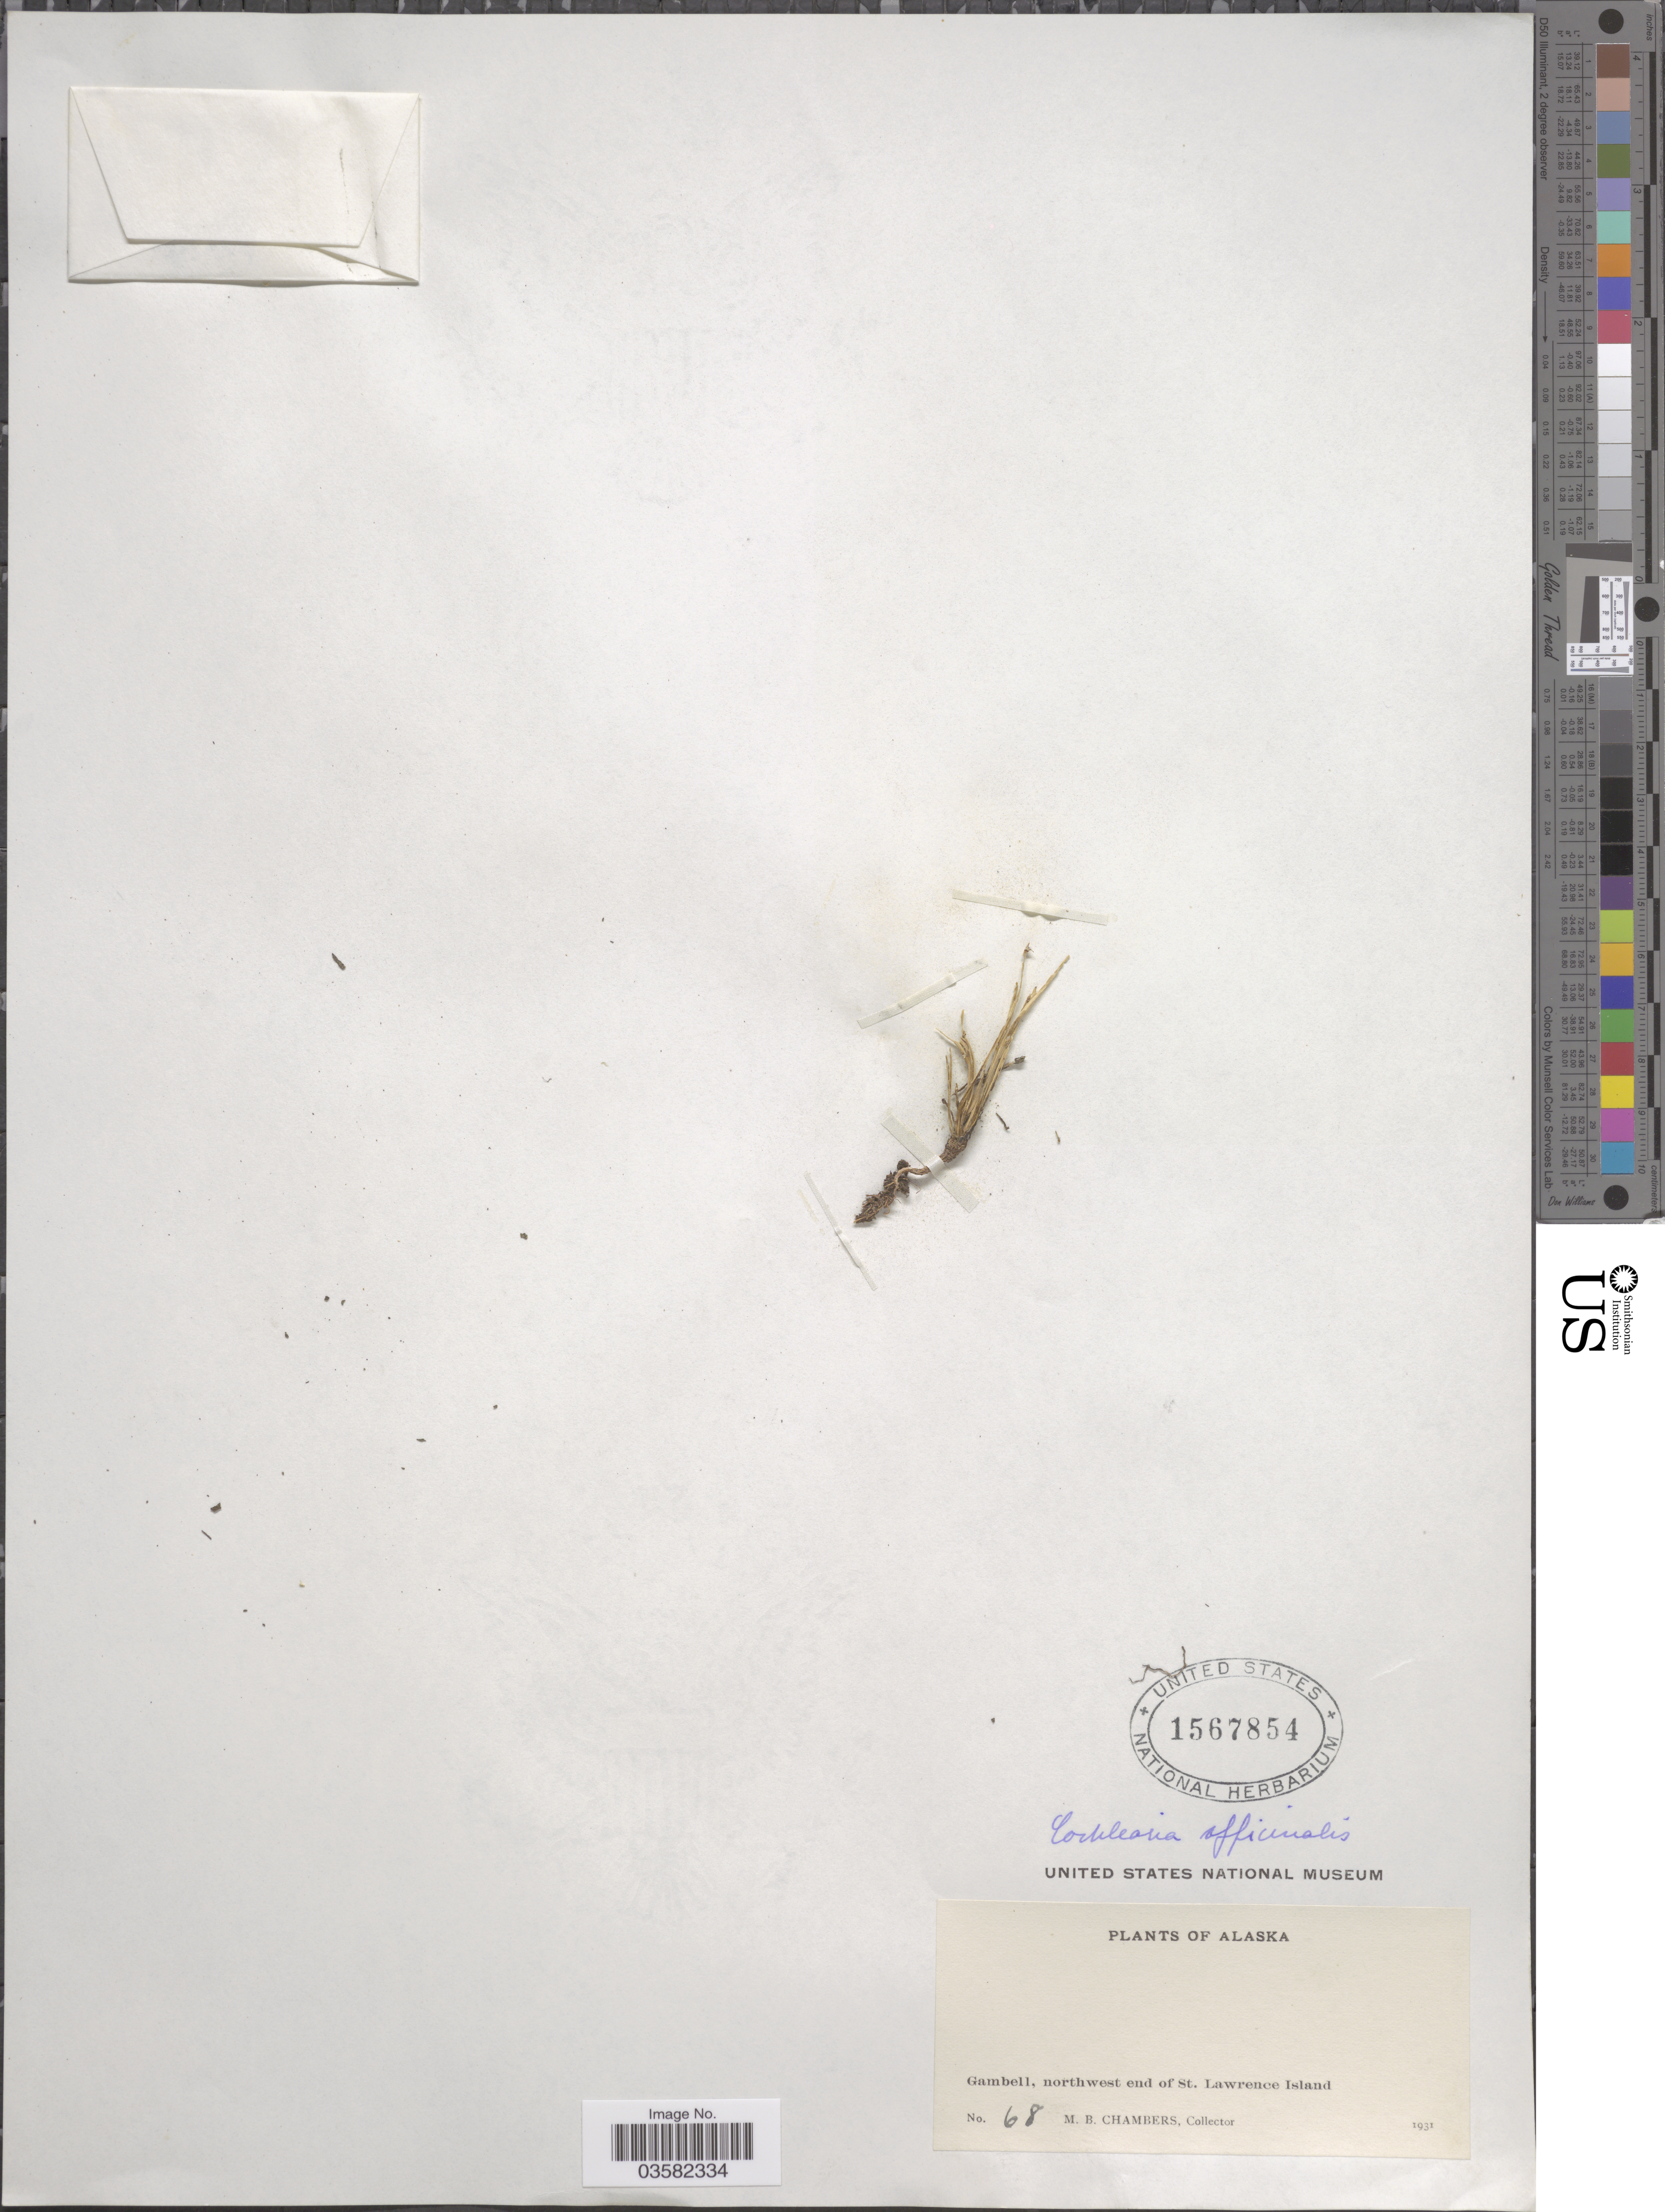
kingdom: Plantae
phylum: Tracheophyta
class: Magnoliopsida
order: Brassicales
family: Brassicaceae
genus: Cochlearia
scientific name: Cochlearia officinalis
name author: L.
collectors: M. Chambers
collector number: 68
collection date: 1931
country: United States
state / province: Alaska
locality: Gambell, northwest end of St. Lawrence Island.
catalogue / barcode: US 1567854